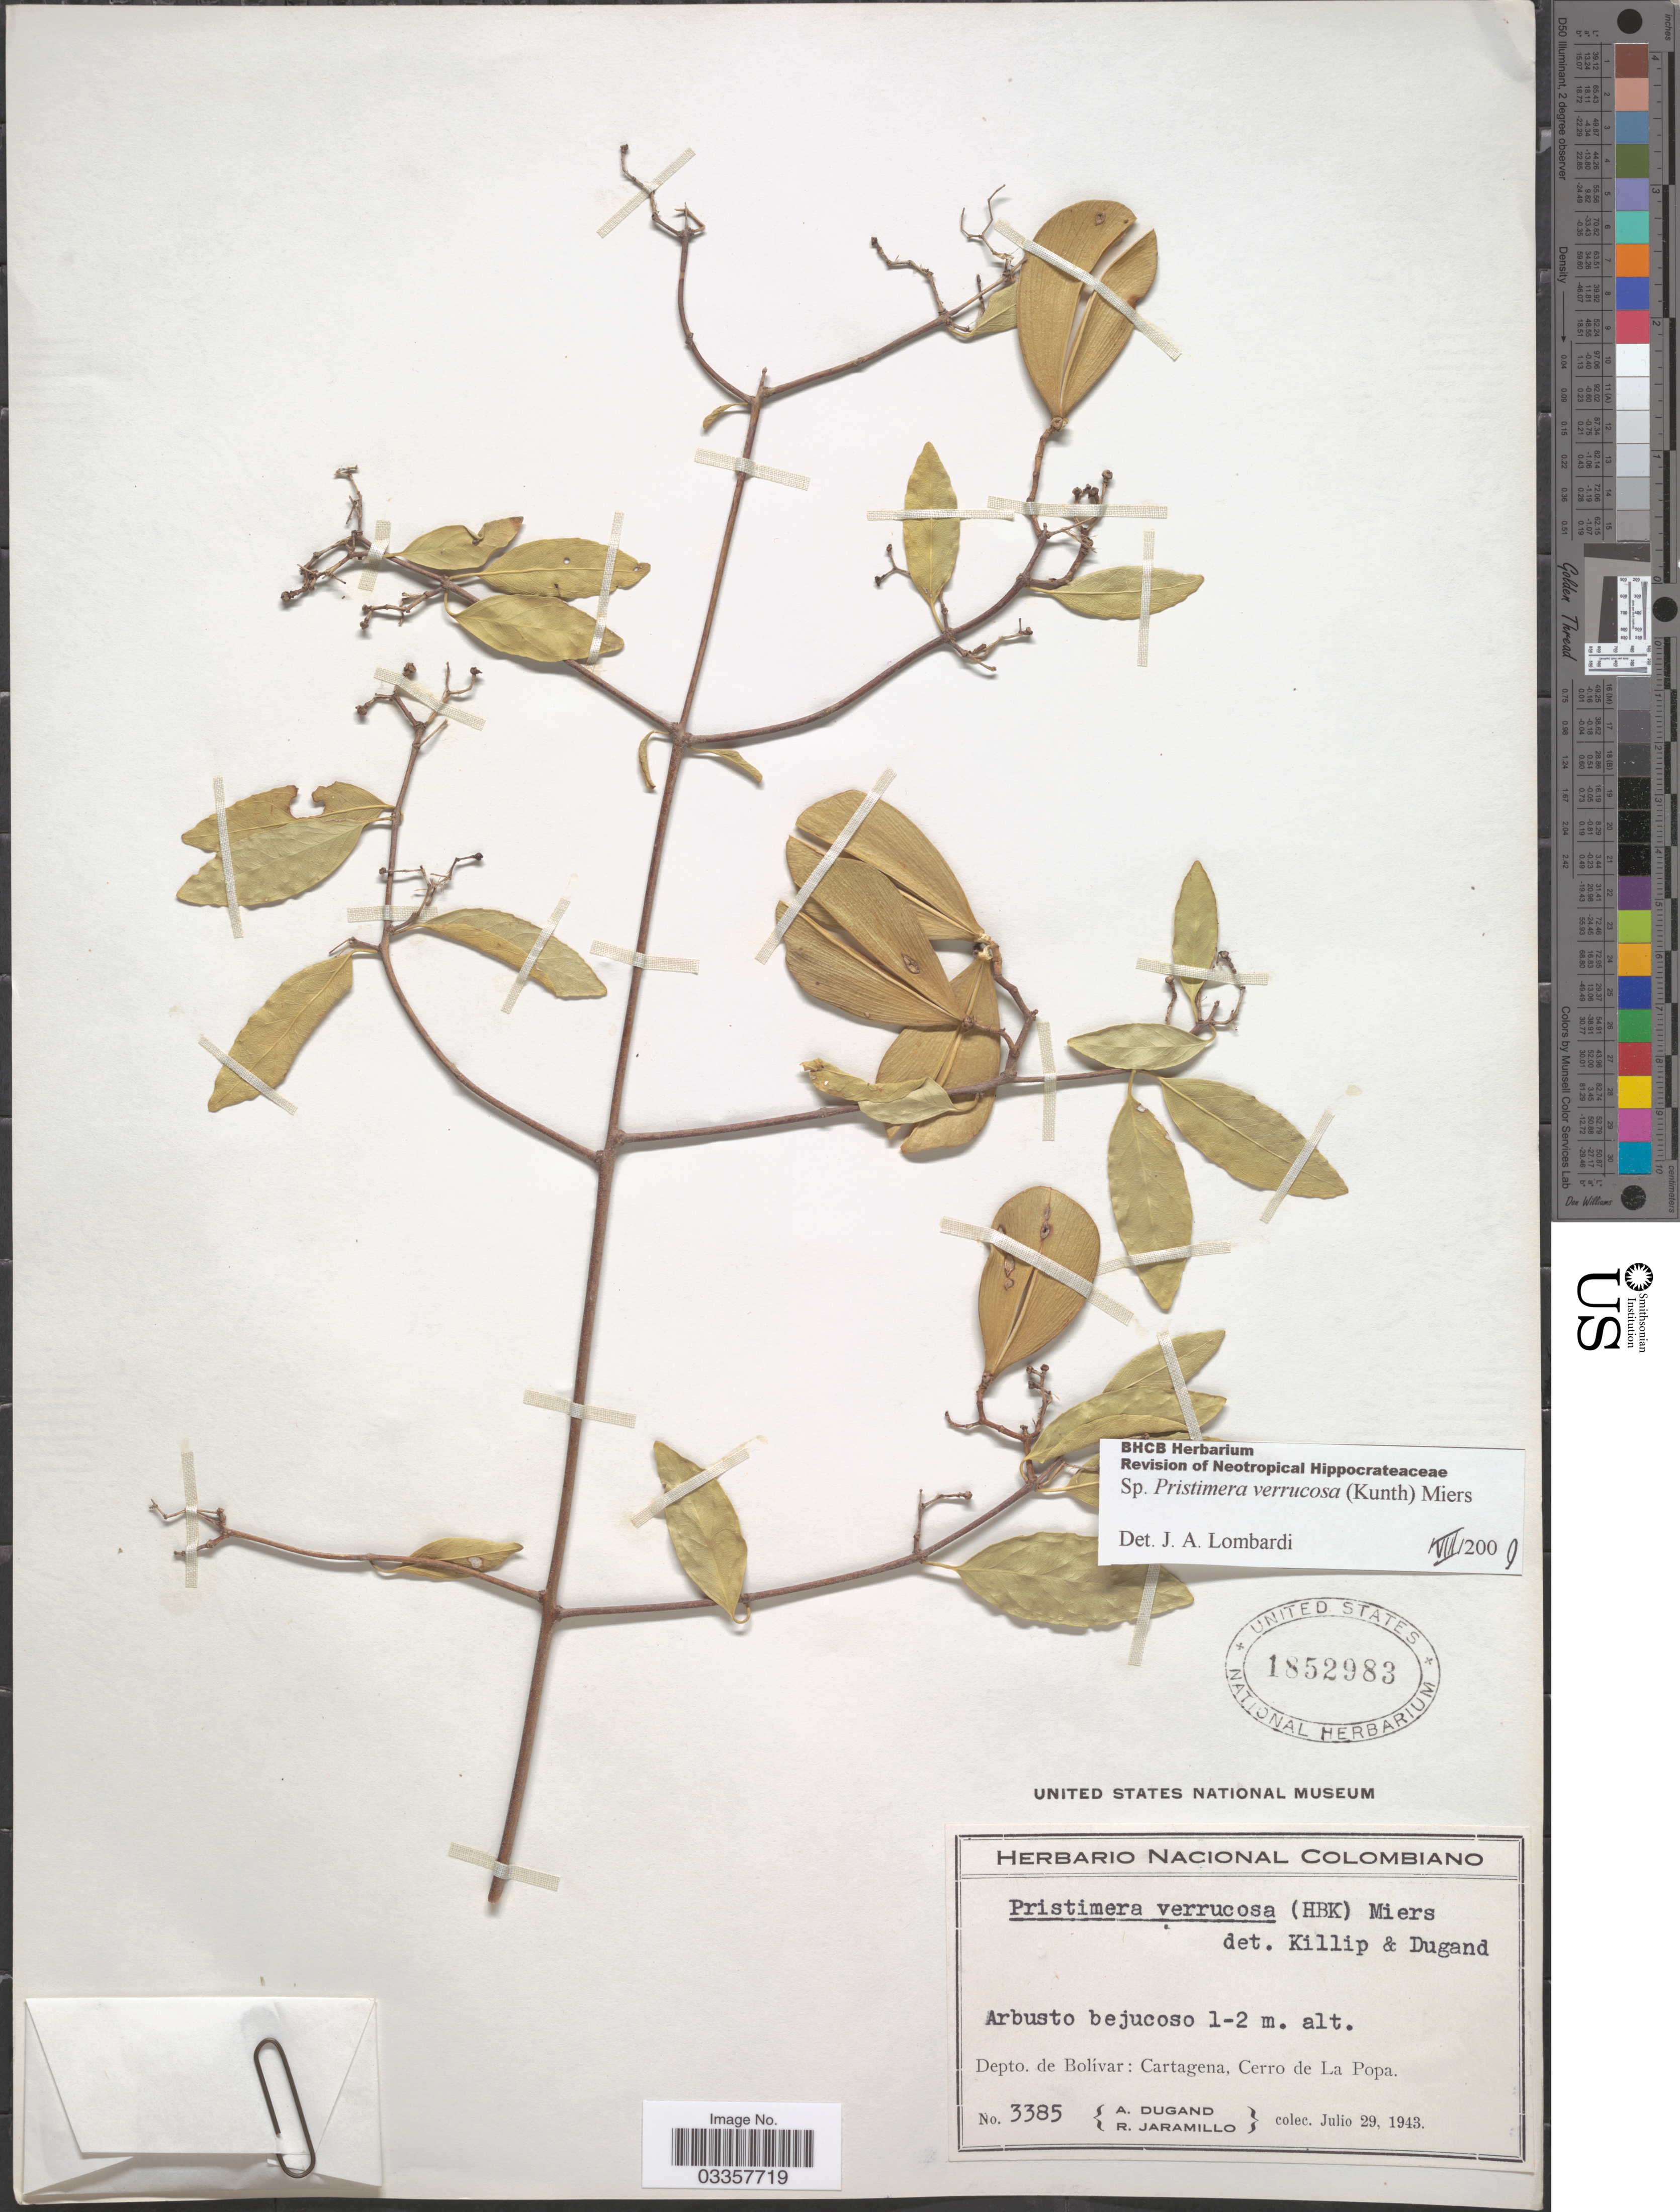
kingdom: Plantae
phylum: Tracheophyta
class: Magnoliopsida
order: Celastrales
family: Celastraceae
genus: Pristimera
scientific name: Pristimera verrucosa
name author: (Kunth) Miers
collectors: A. Dugand & R. Jaramillo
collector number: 3385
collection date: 1943-07-29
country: Colombia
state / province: Bolívar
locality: Depto. de Bolívar: Cartagena, Cerro de La Popa.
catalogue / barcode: US 1852983